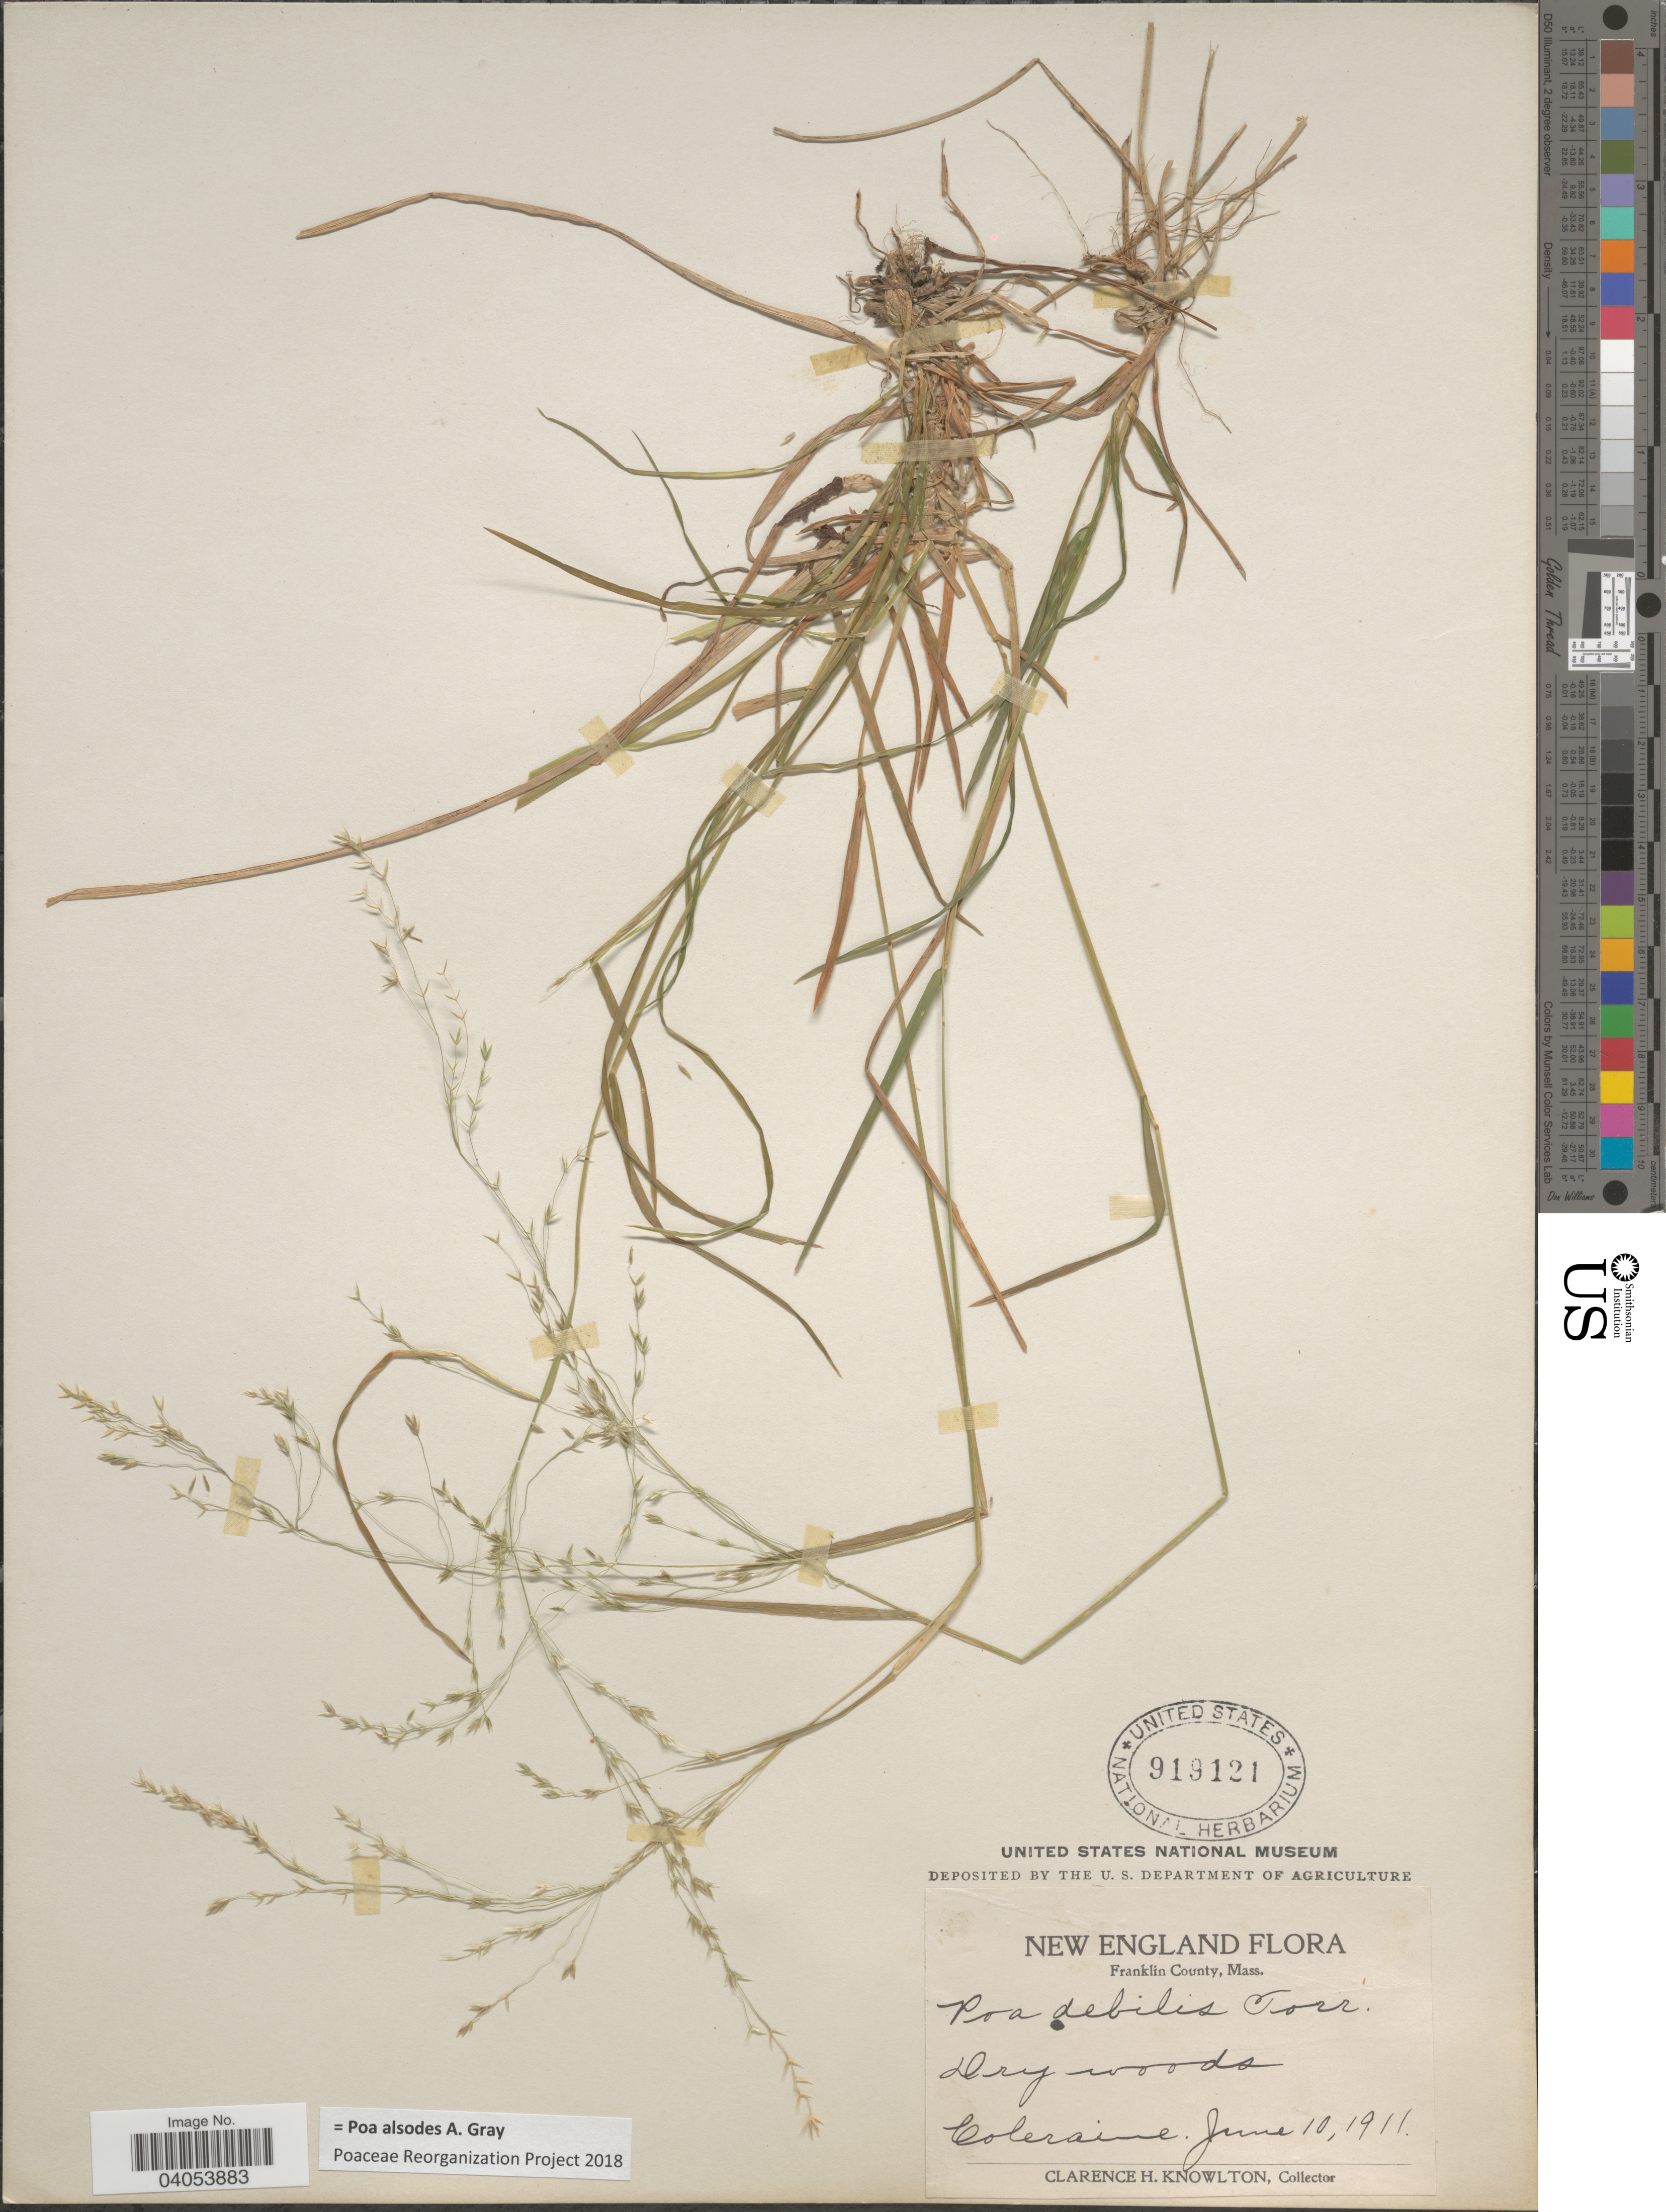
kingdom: Plantae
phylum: Tracheophyta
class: Liliopsida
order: Poales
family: Poaceae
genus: Poa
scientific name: Poa alsodes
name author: A. Gray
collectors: C. H. Knowlton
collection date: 1911-06-10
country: United States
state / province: Massachusetts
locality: New England. Franklin County. Coleraine.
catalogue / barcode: US 919121